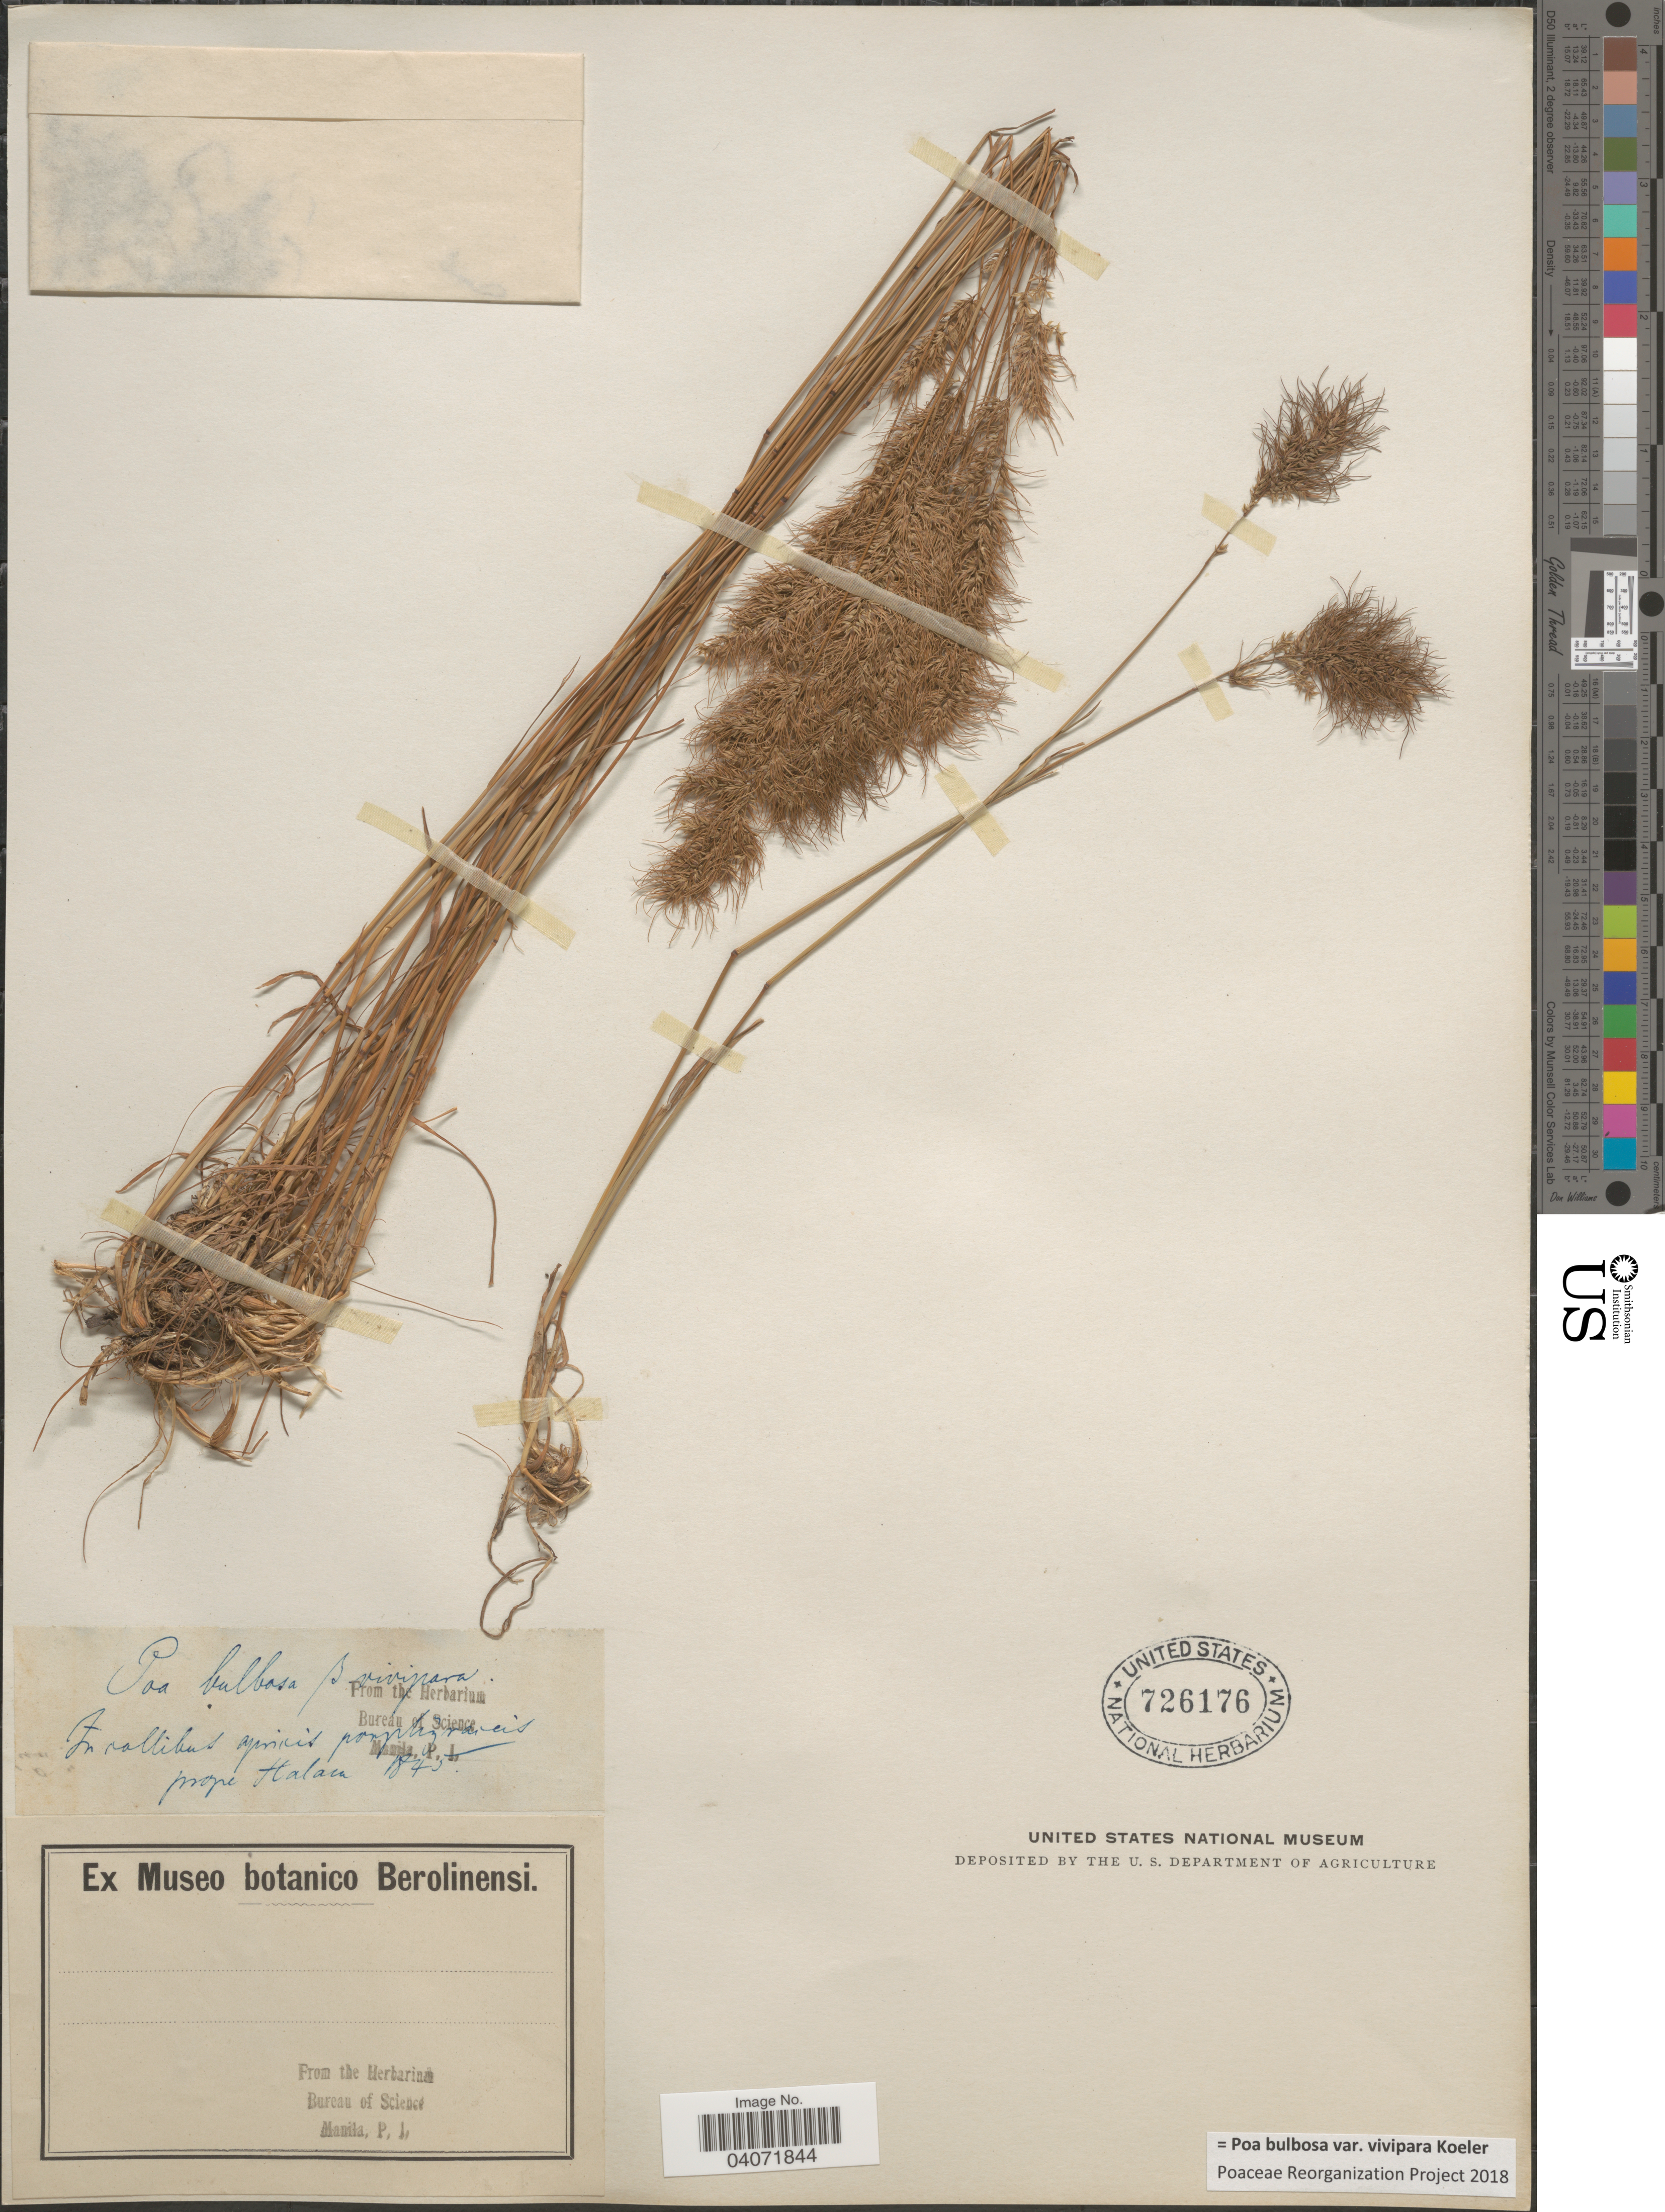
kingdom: Plantae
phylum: Tracheophyta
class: Liliopsida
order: Poales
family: Poaceae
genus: Poa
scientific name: Poa bulbosa subsp. bulbosa var. vivipara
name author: Koeler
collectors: ex Museo Botanico Berolinensi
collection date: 1845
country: Italy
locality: In collibus apricis porphygraneis. [interpreted]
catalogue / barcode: US 726176